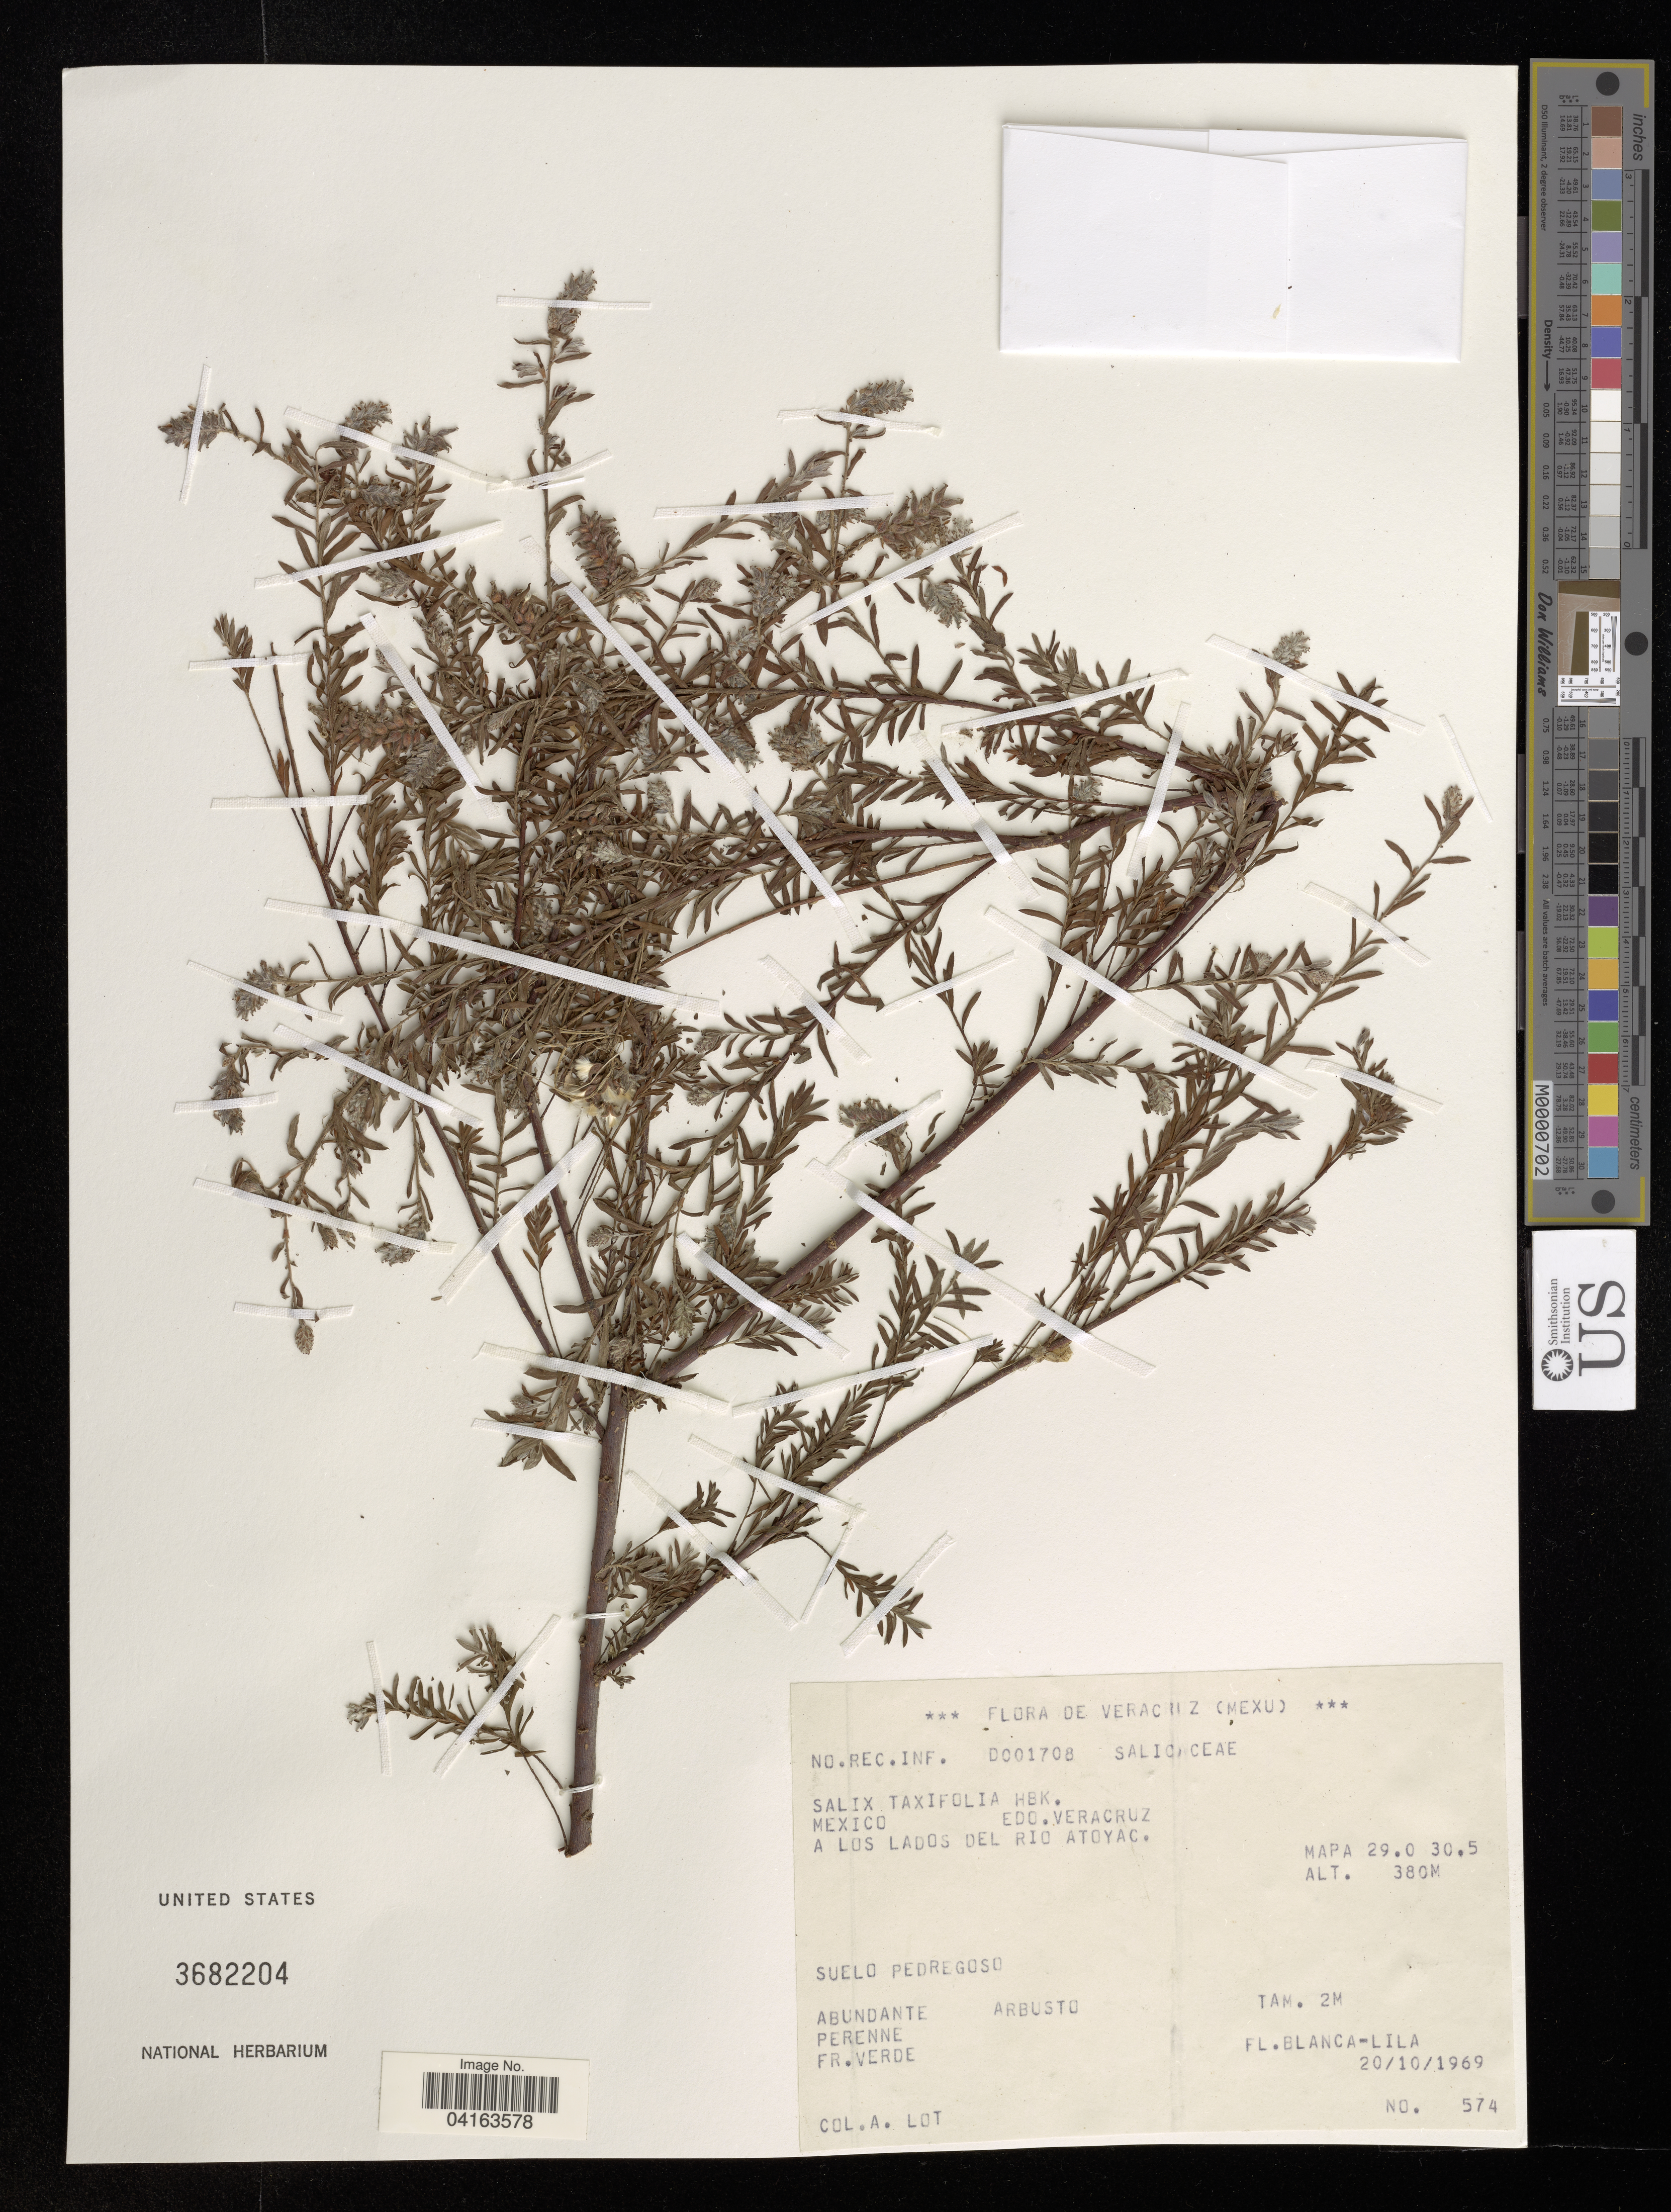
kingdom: Plantae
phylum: Tracheophyta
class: Magnoliopsida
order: Malpighiales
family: Salicaceae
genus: Salix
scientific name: Salix taxifolia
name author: Kunth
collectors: Lot, A.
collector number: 574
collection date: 1969-10-20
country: Mexico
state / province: Veracruz Llave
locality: A los lados del Rio Atoyac.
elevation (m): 380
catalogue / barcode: US 3682204